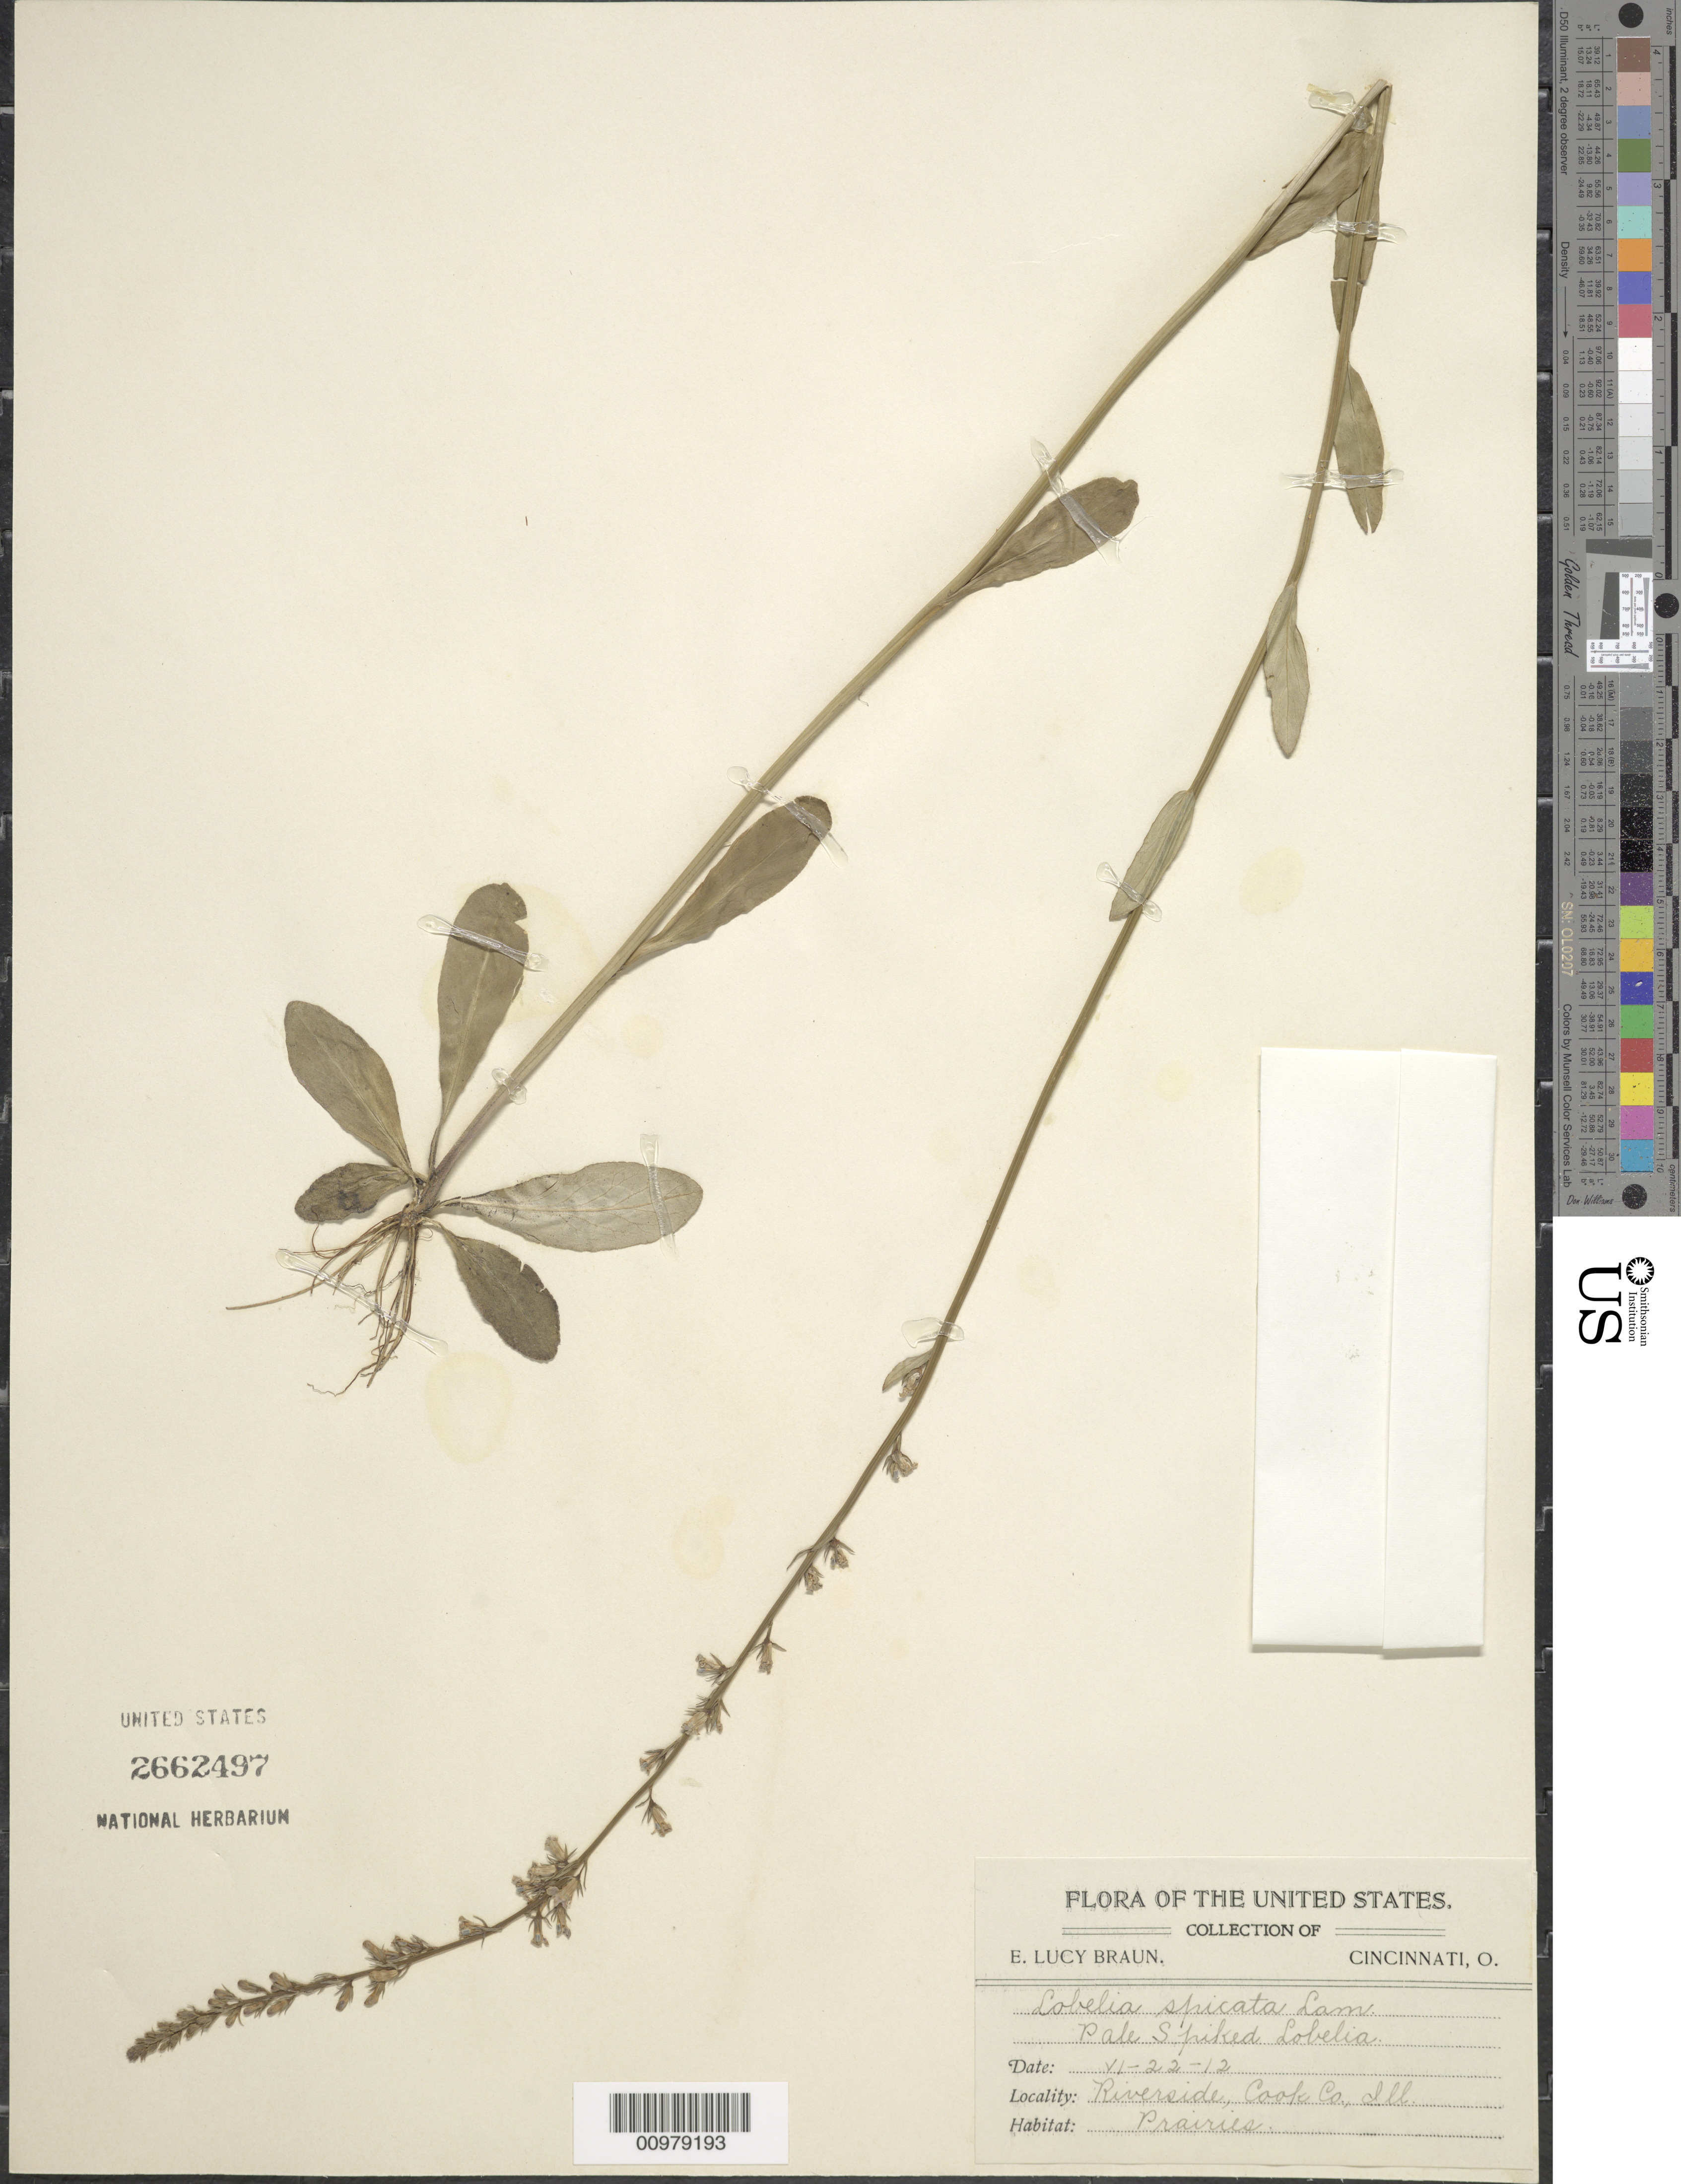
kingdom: Plantae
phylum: Tracheophyta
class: Magnoliopsida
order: Asterales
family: Campanulaceae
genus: Lobelia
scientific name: Lobelia spicata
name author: Lam.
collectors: E. L. Braun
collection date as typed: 22 Jun 1912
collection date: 1912-06-22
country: United States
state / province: Illinois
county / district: Cook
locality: Riverside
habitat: prairies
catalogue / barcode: US 2662497